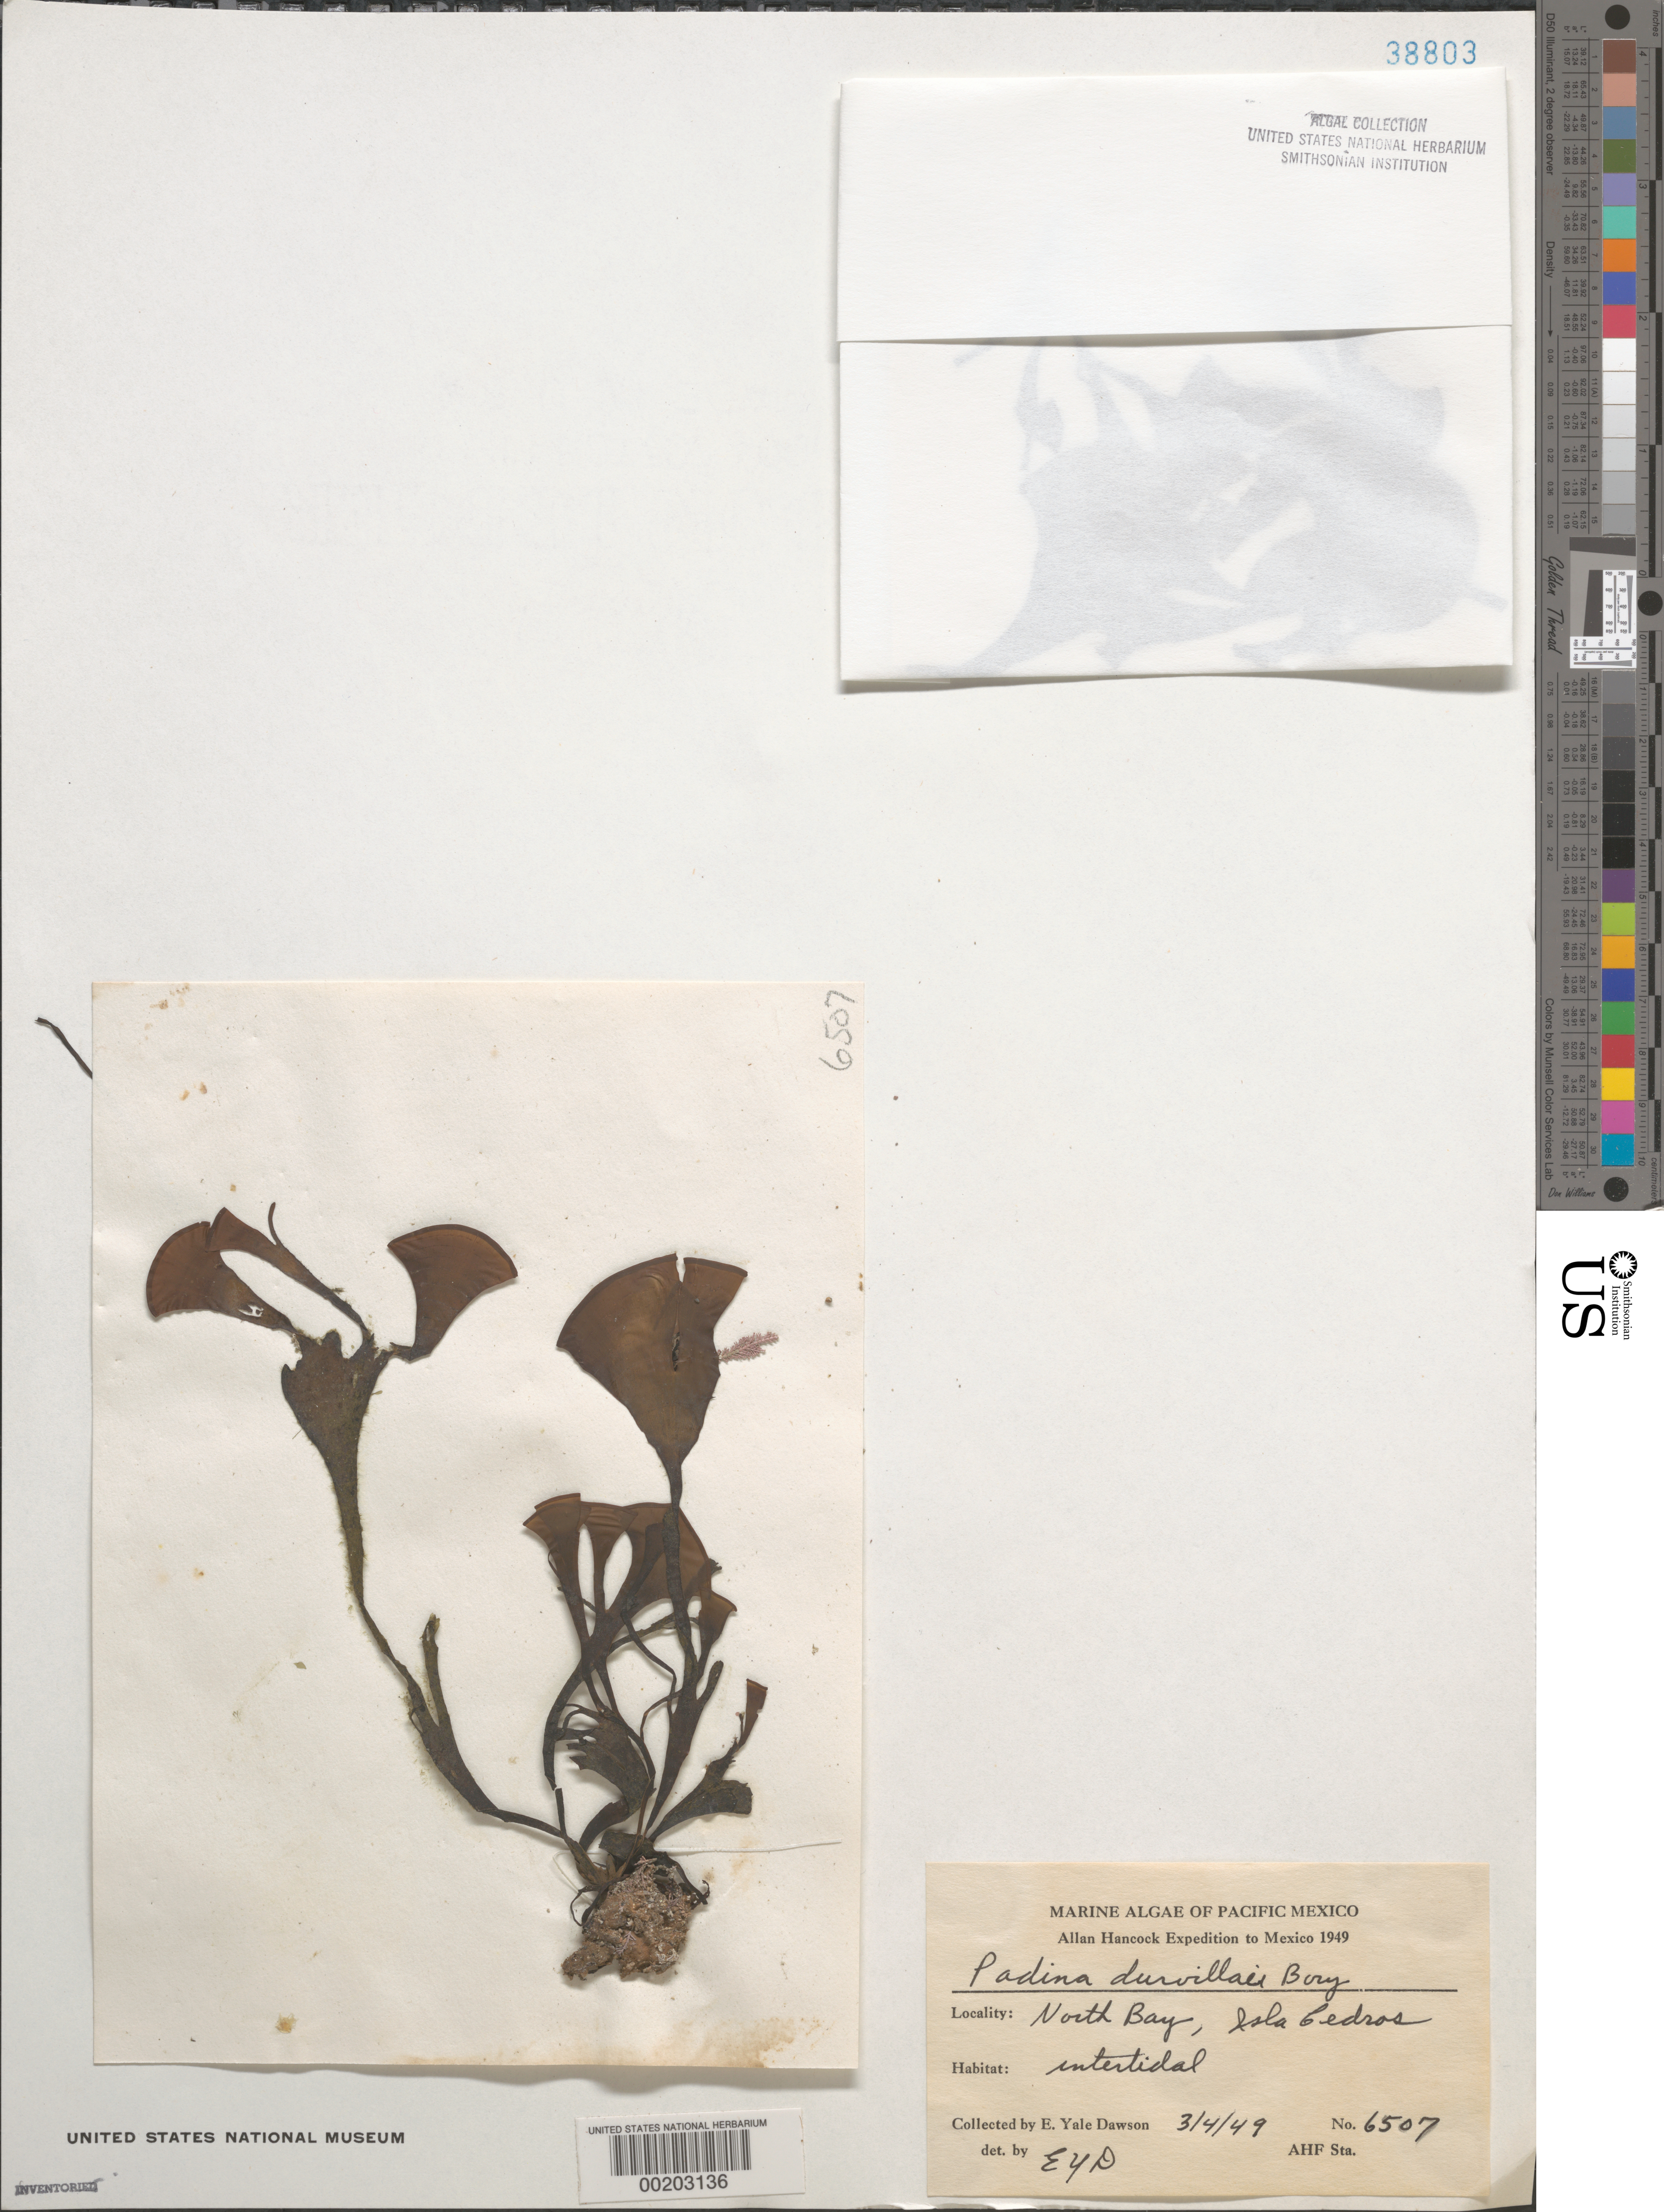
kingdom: Chromista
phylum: Ochrophyta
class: Phaeophyceae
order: Dictyotales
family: Dictyotaceae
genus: Padina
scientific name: Padina durvillaei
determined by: Dawson, E. Y.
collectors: E. Y. Dawson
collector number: EYD 6507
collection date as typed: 04 Mar 1949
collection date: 1949-03-04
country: Mexico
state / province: Baja California Norte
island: Isla Cedros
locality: North Bay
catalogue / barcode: US 38803